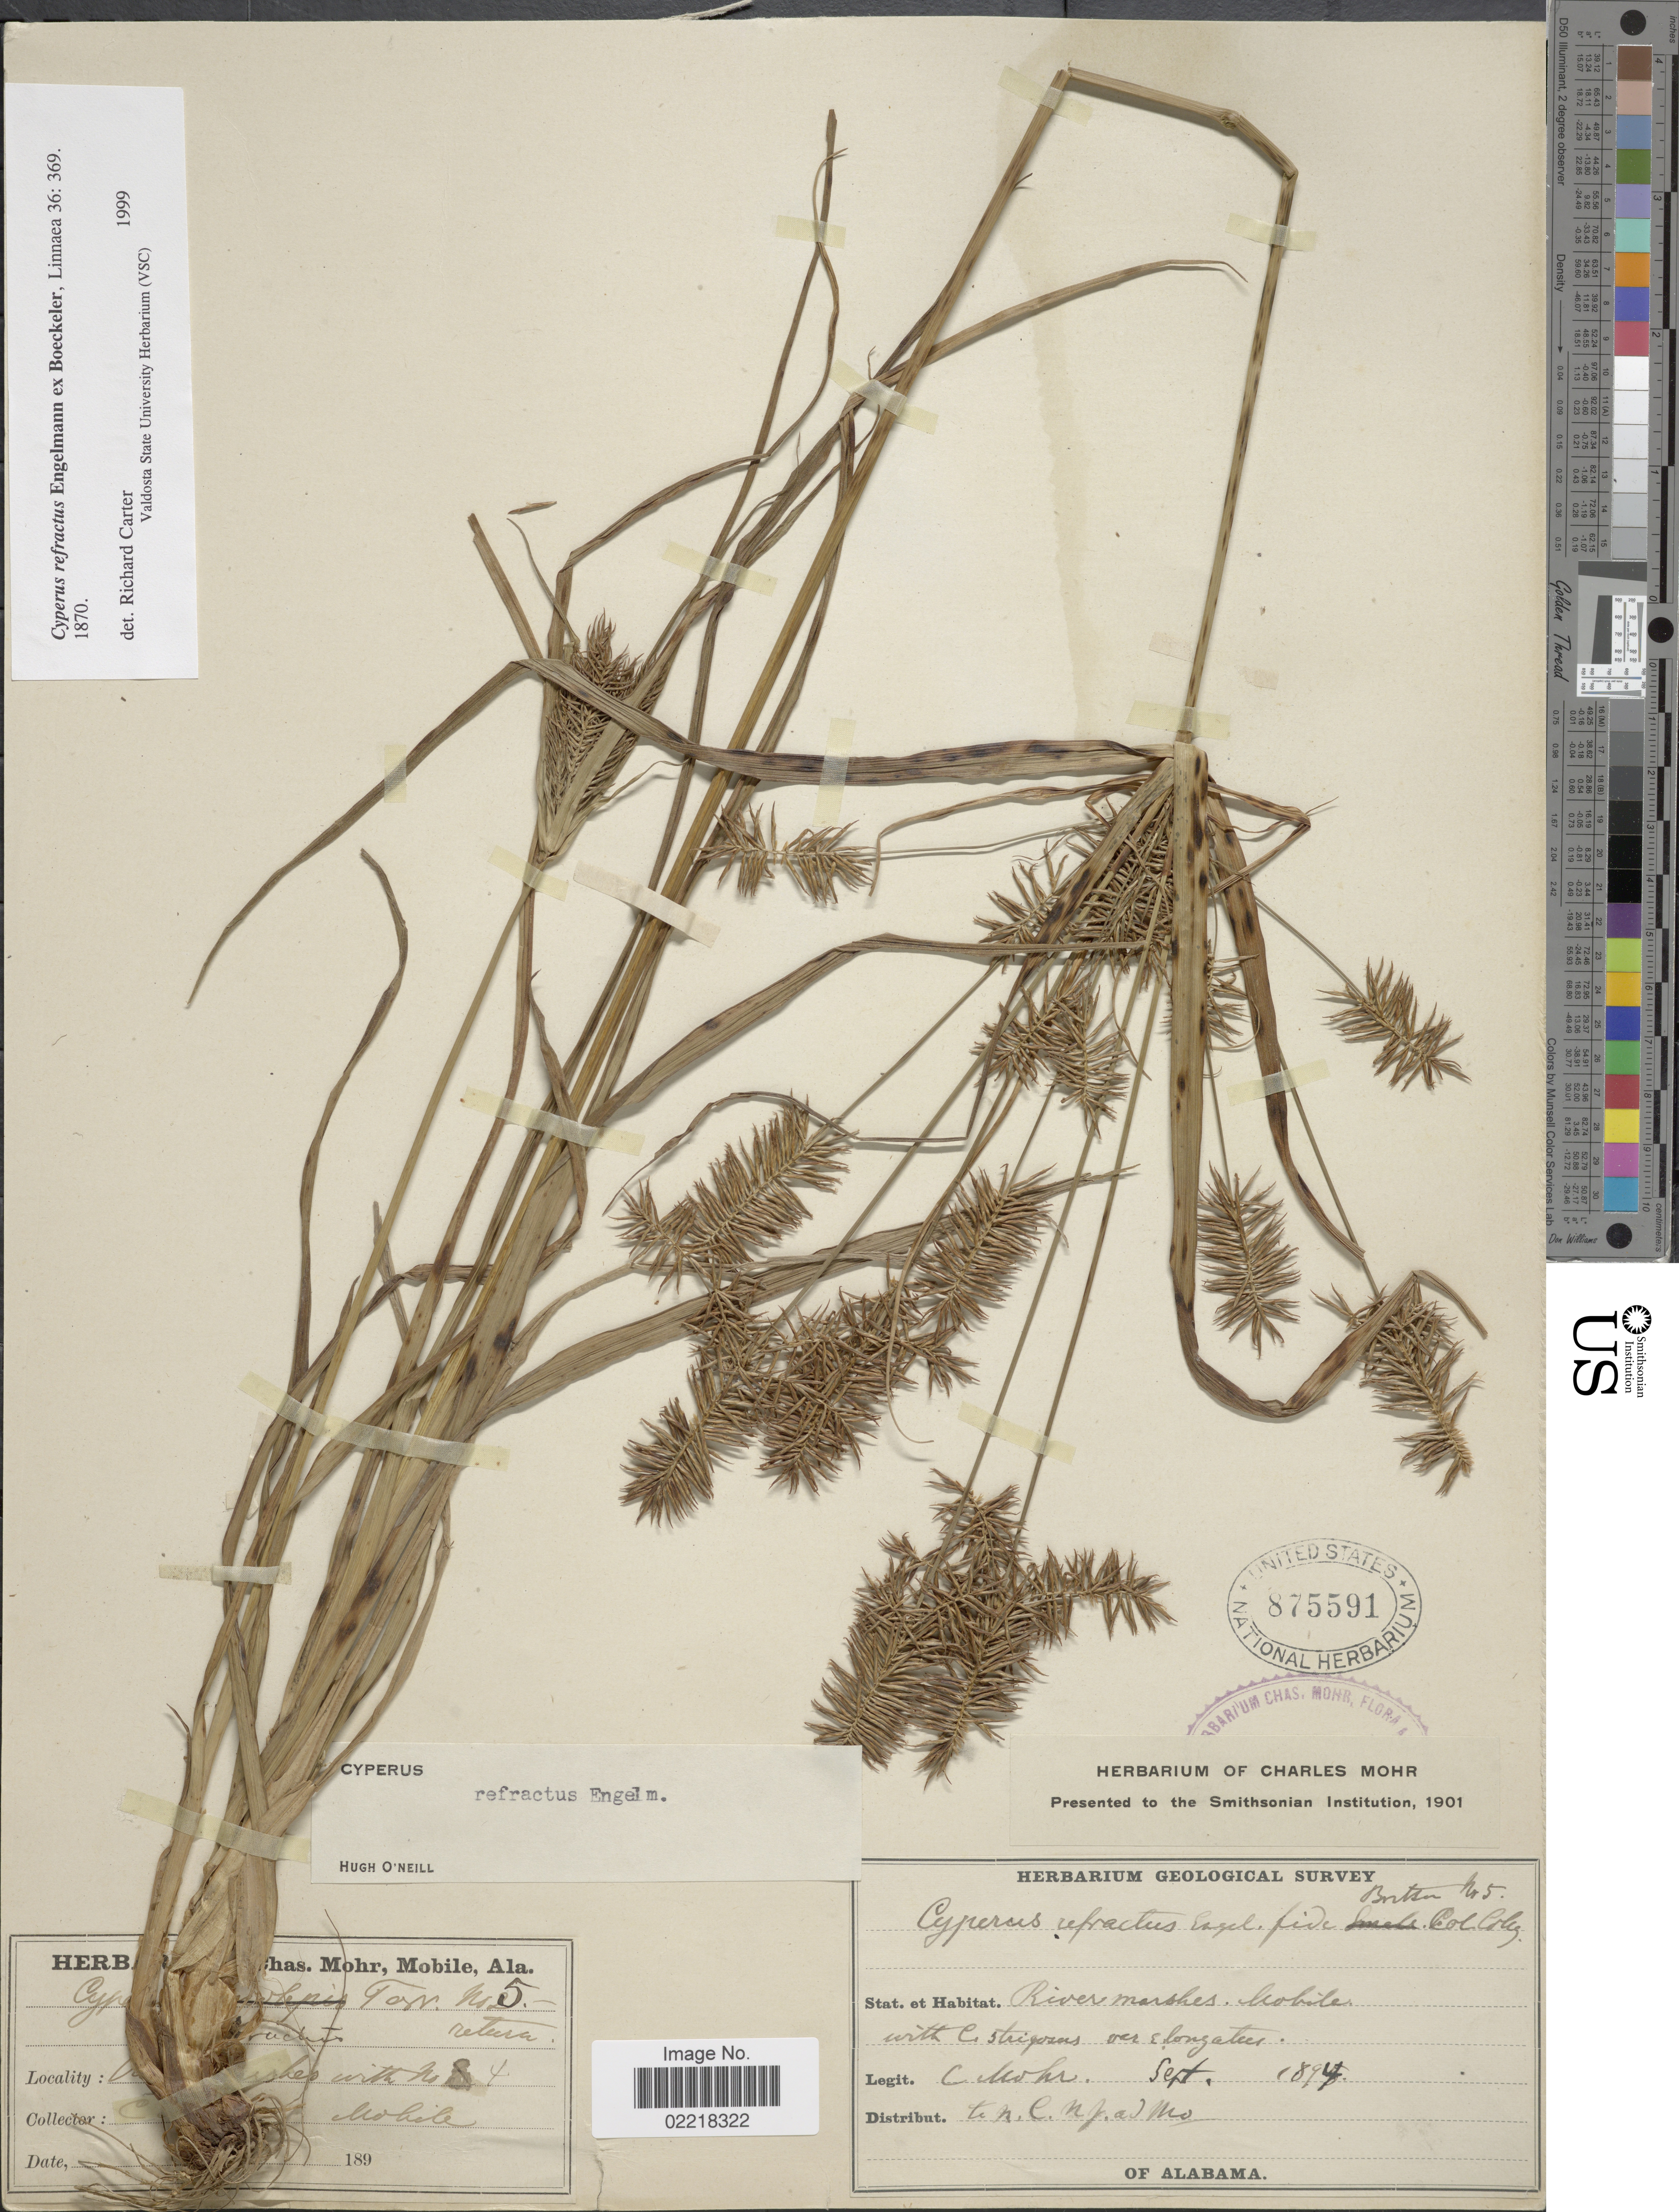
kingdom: Plantae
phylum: Tracheophyta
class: Liliopsida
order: Poales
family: Cyperaceae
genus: Cyperus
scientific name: Cyperus refractus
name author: Engelm. ex Boeckeler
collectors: C. T. Mohr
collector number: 5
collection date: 1894-09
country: United States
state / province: Alabama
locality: Mobile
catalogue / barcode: US 875591